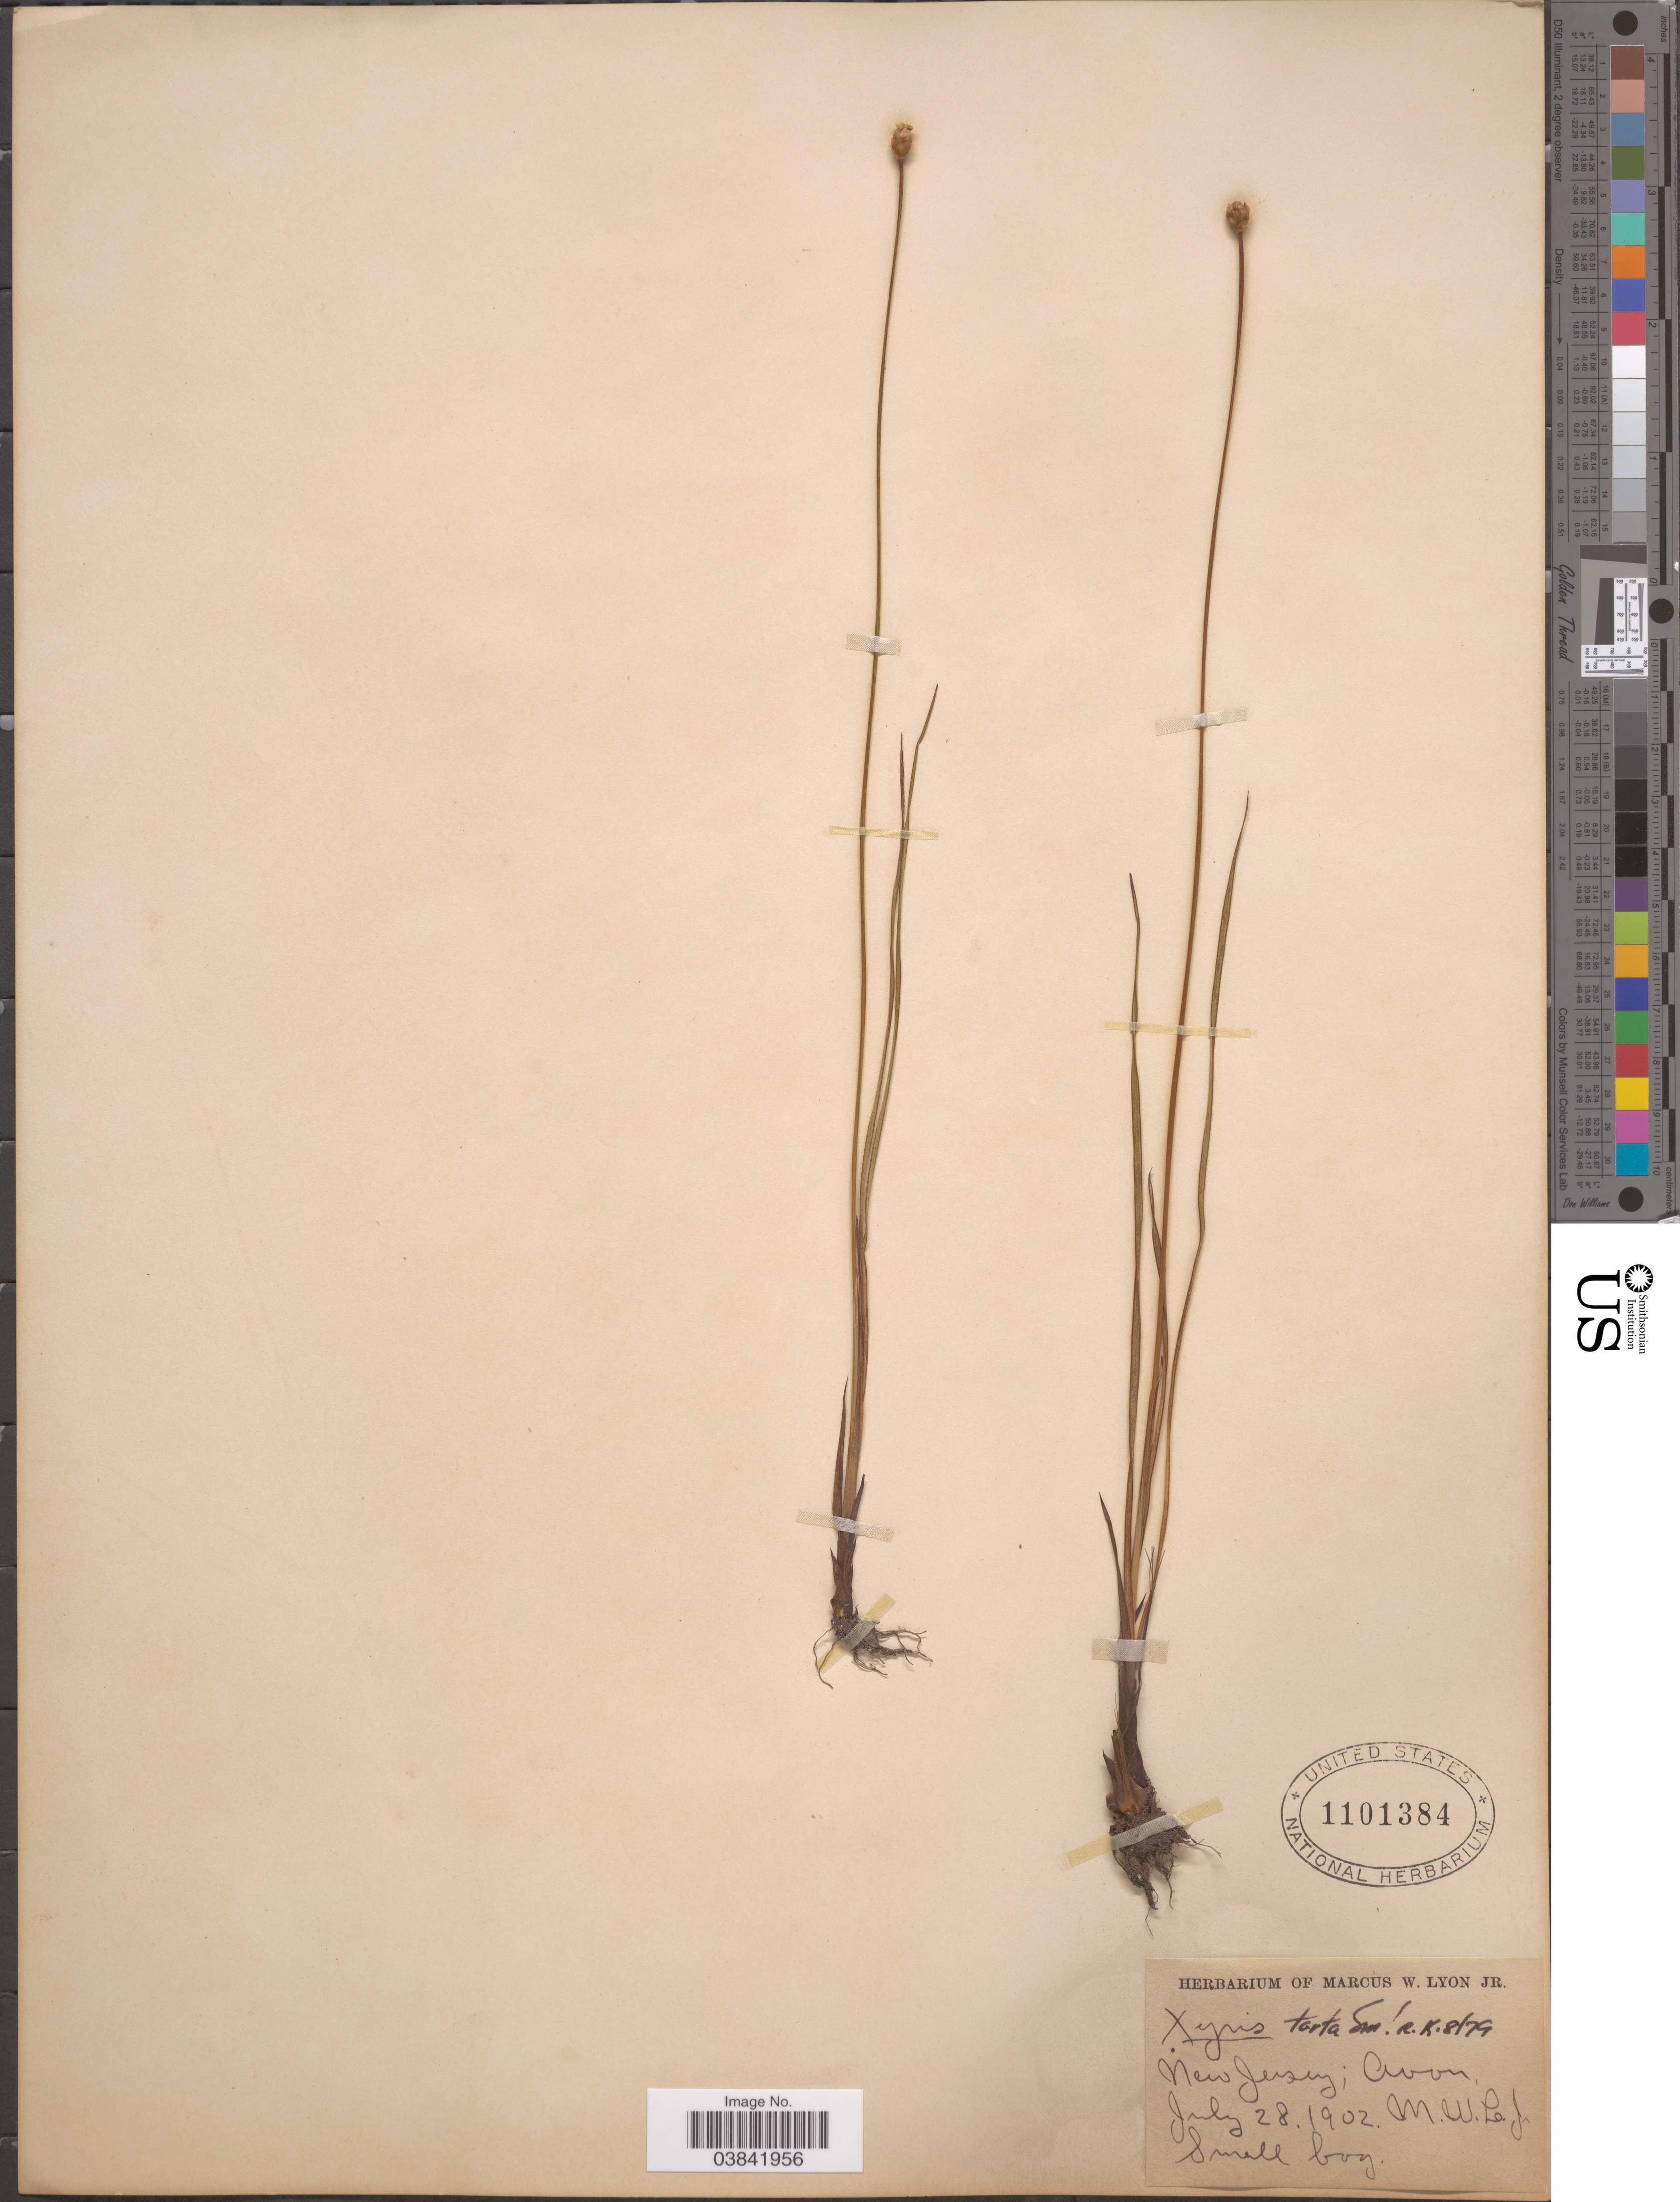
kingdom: Plantae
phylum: Tracheophyta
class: Liliopsida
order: Poales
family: Xyridaceae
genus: Xyris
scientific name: Xyris torta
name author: Sm.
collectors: M. W. Lyon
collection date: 1902-07-28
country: United States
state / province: New Jersey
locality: Avon, Small bog.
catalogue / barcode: US 1101384